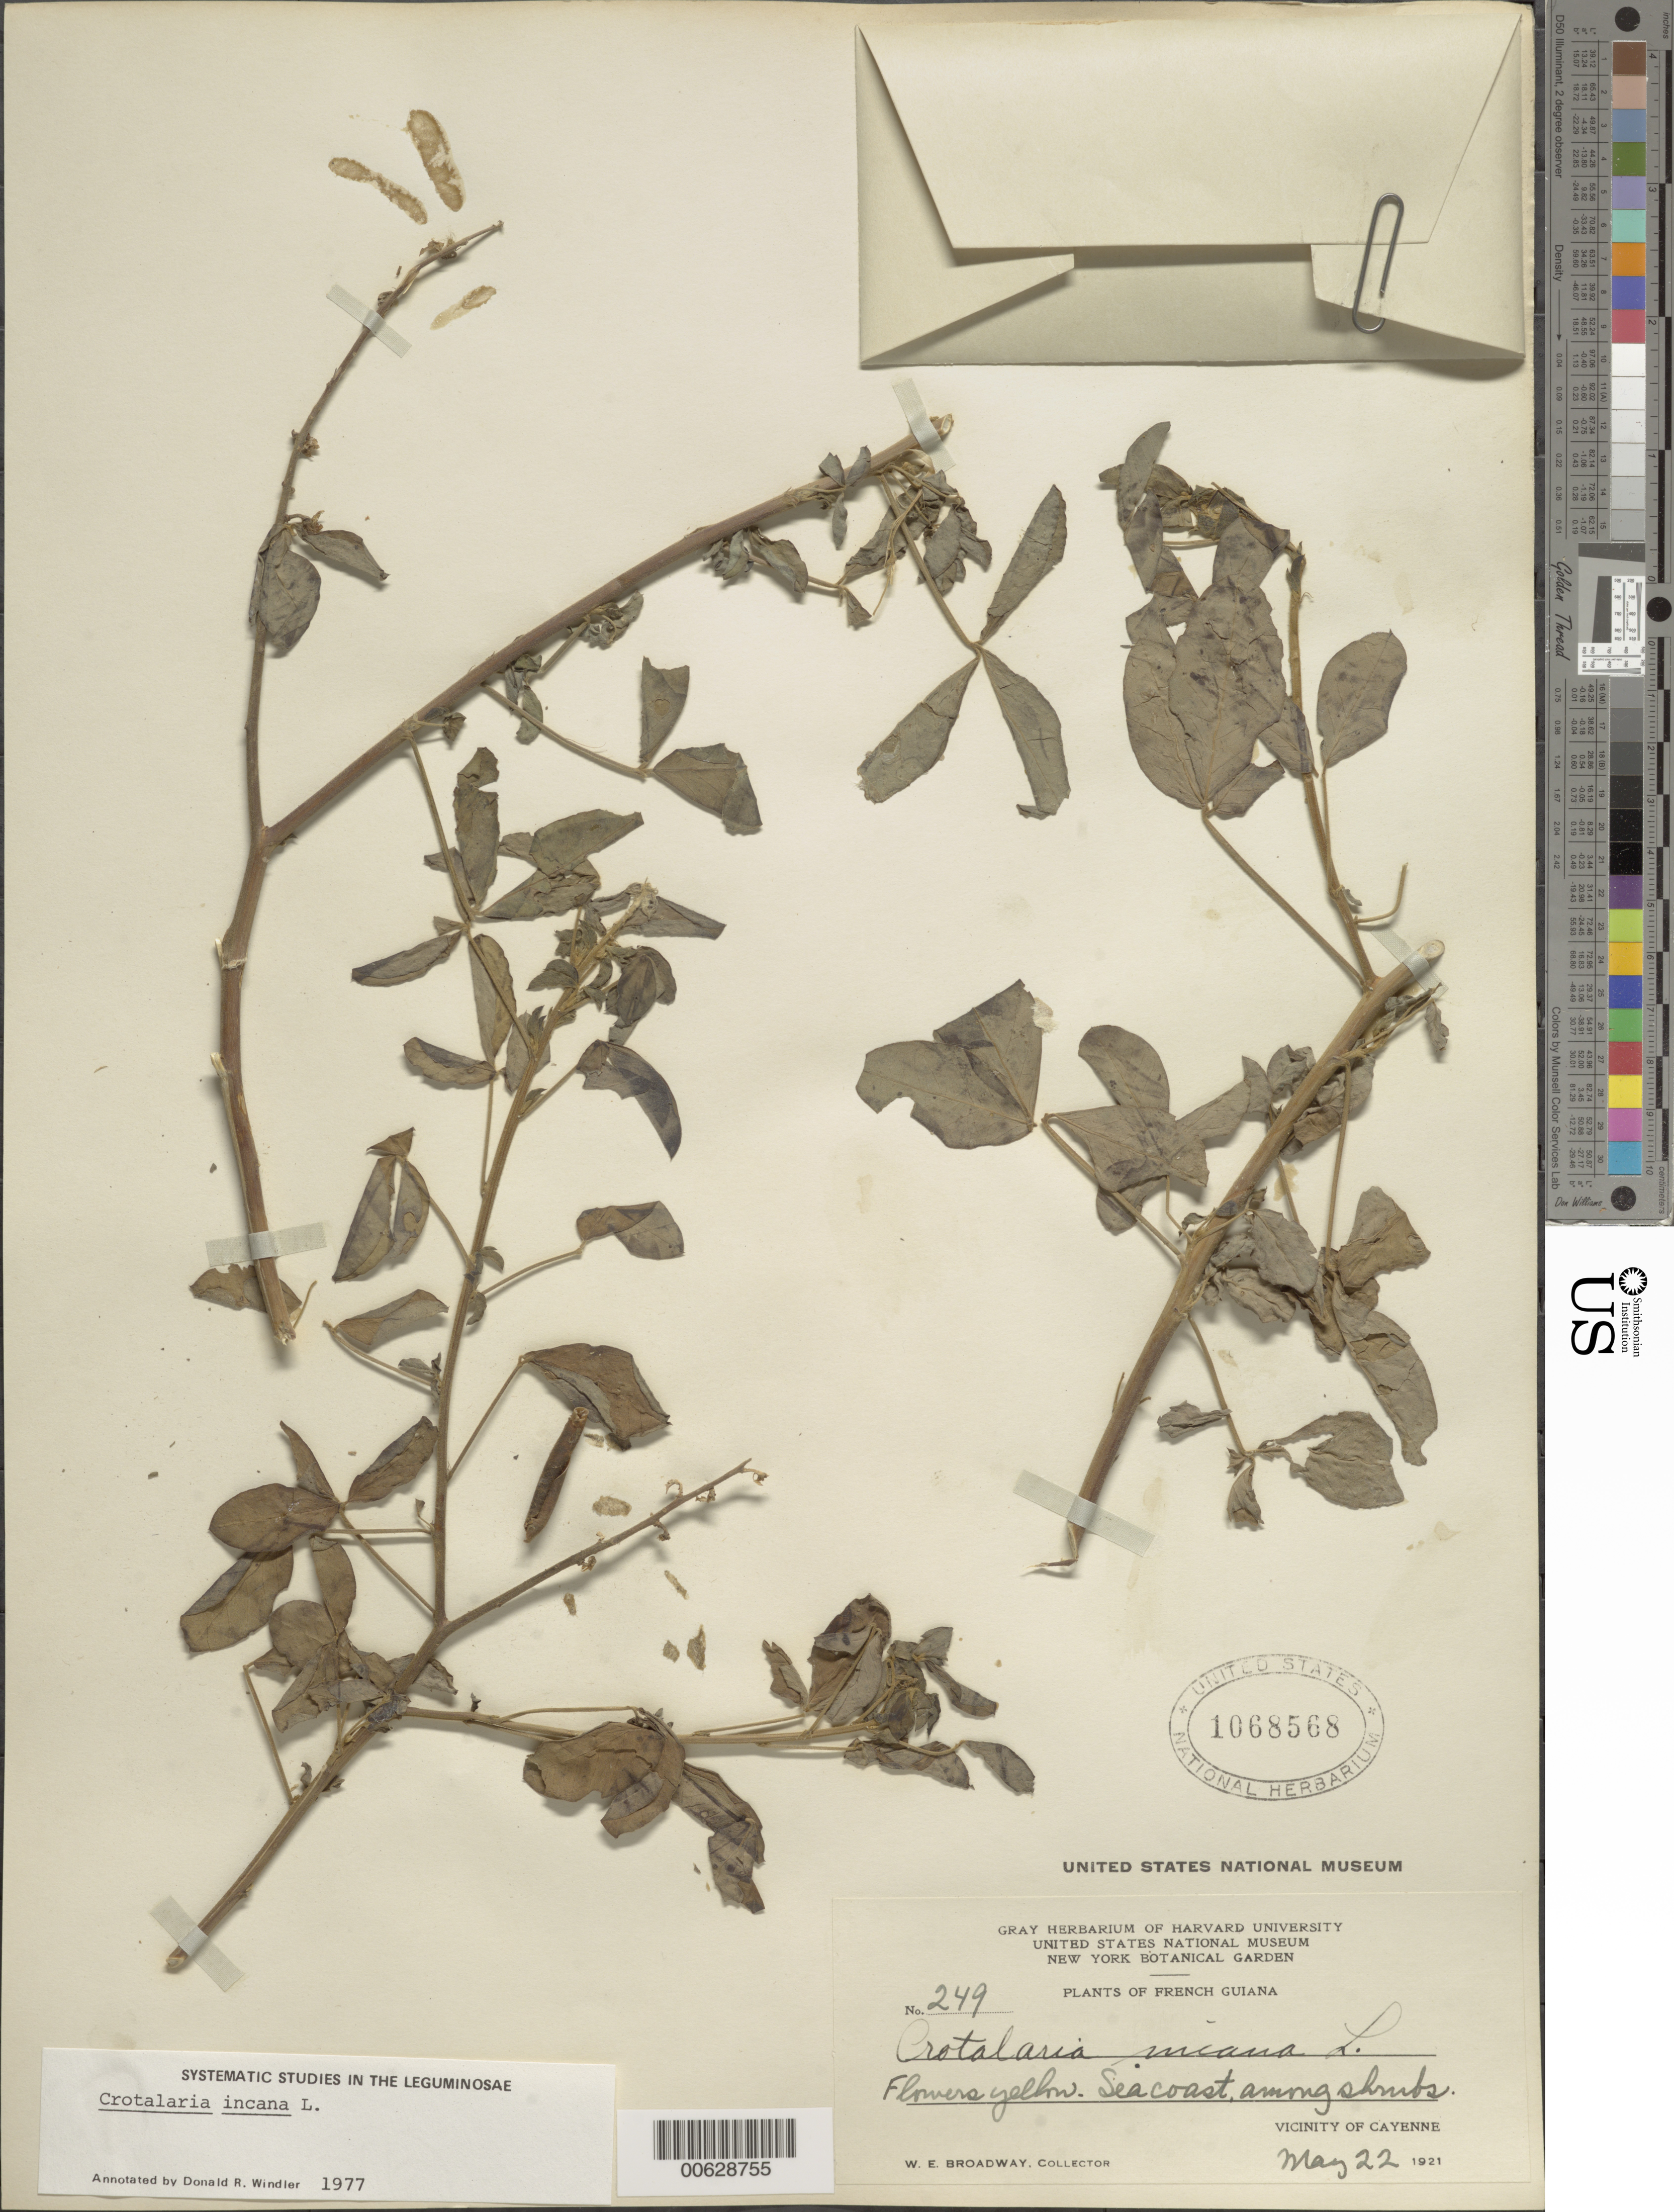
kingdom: Plantae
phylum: Tracheophyta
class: Magnoliopsida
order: Fabales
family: Fabaceae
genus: Crotalaria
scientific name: Crotalaria incana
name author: L.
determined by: Windler, D. R.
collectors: W. E. Broadway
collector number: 249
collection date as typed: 22-May-21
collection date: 1921-05-22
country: French Guiana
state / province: Cayenne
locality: Cayenne, vic.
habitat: Sea coast, among shrubs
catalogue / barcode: US 1068568